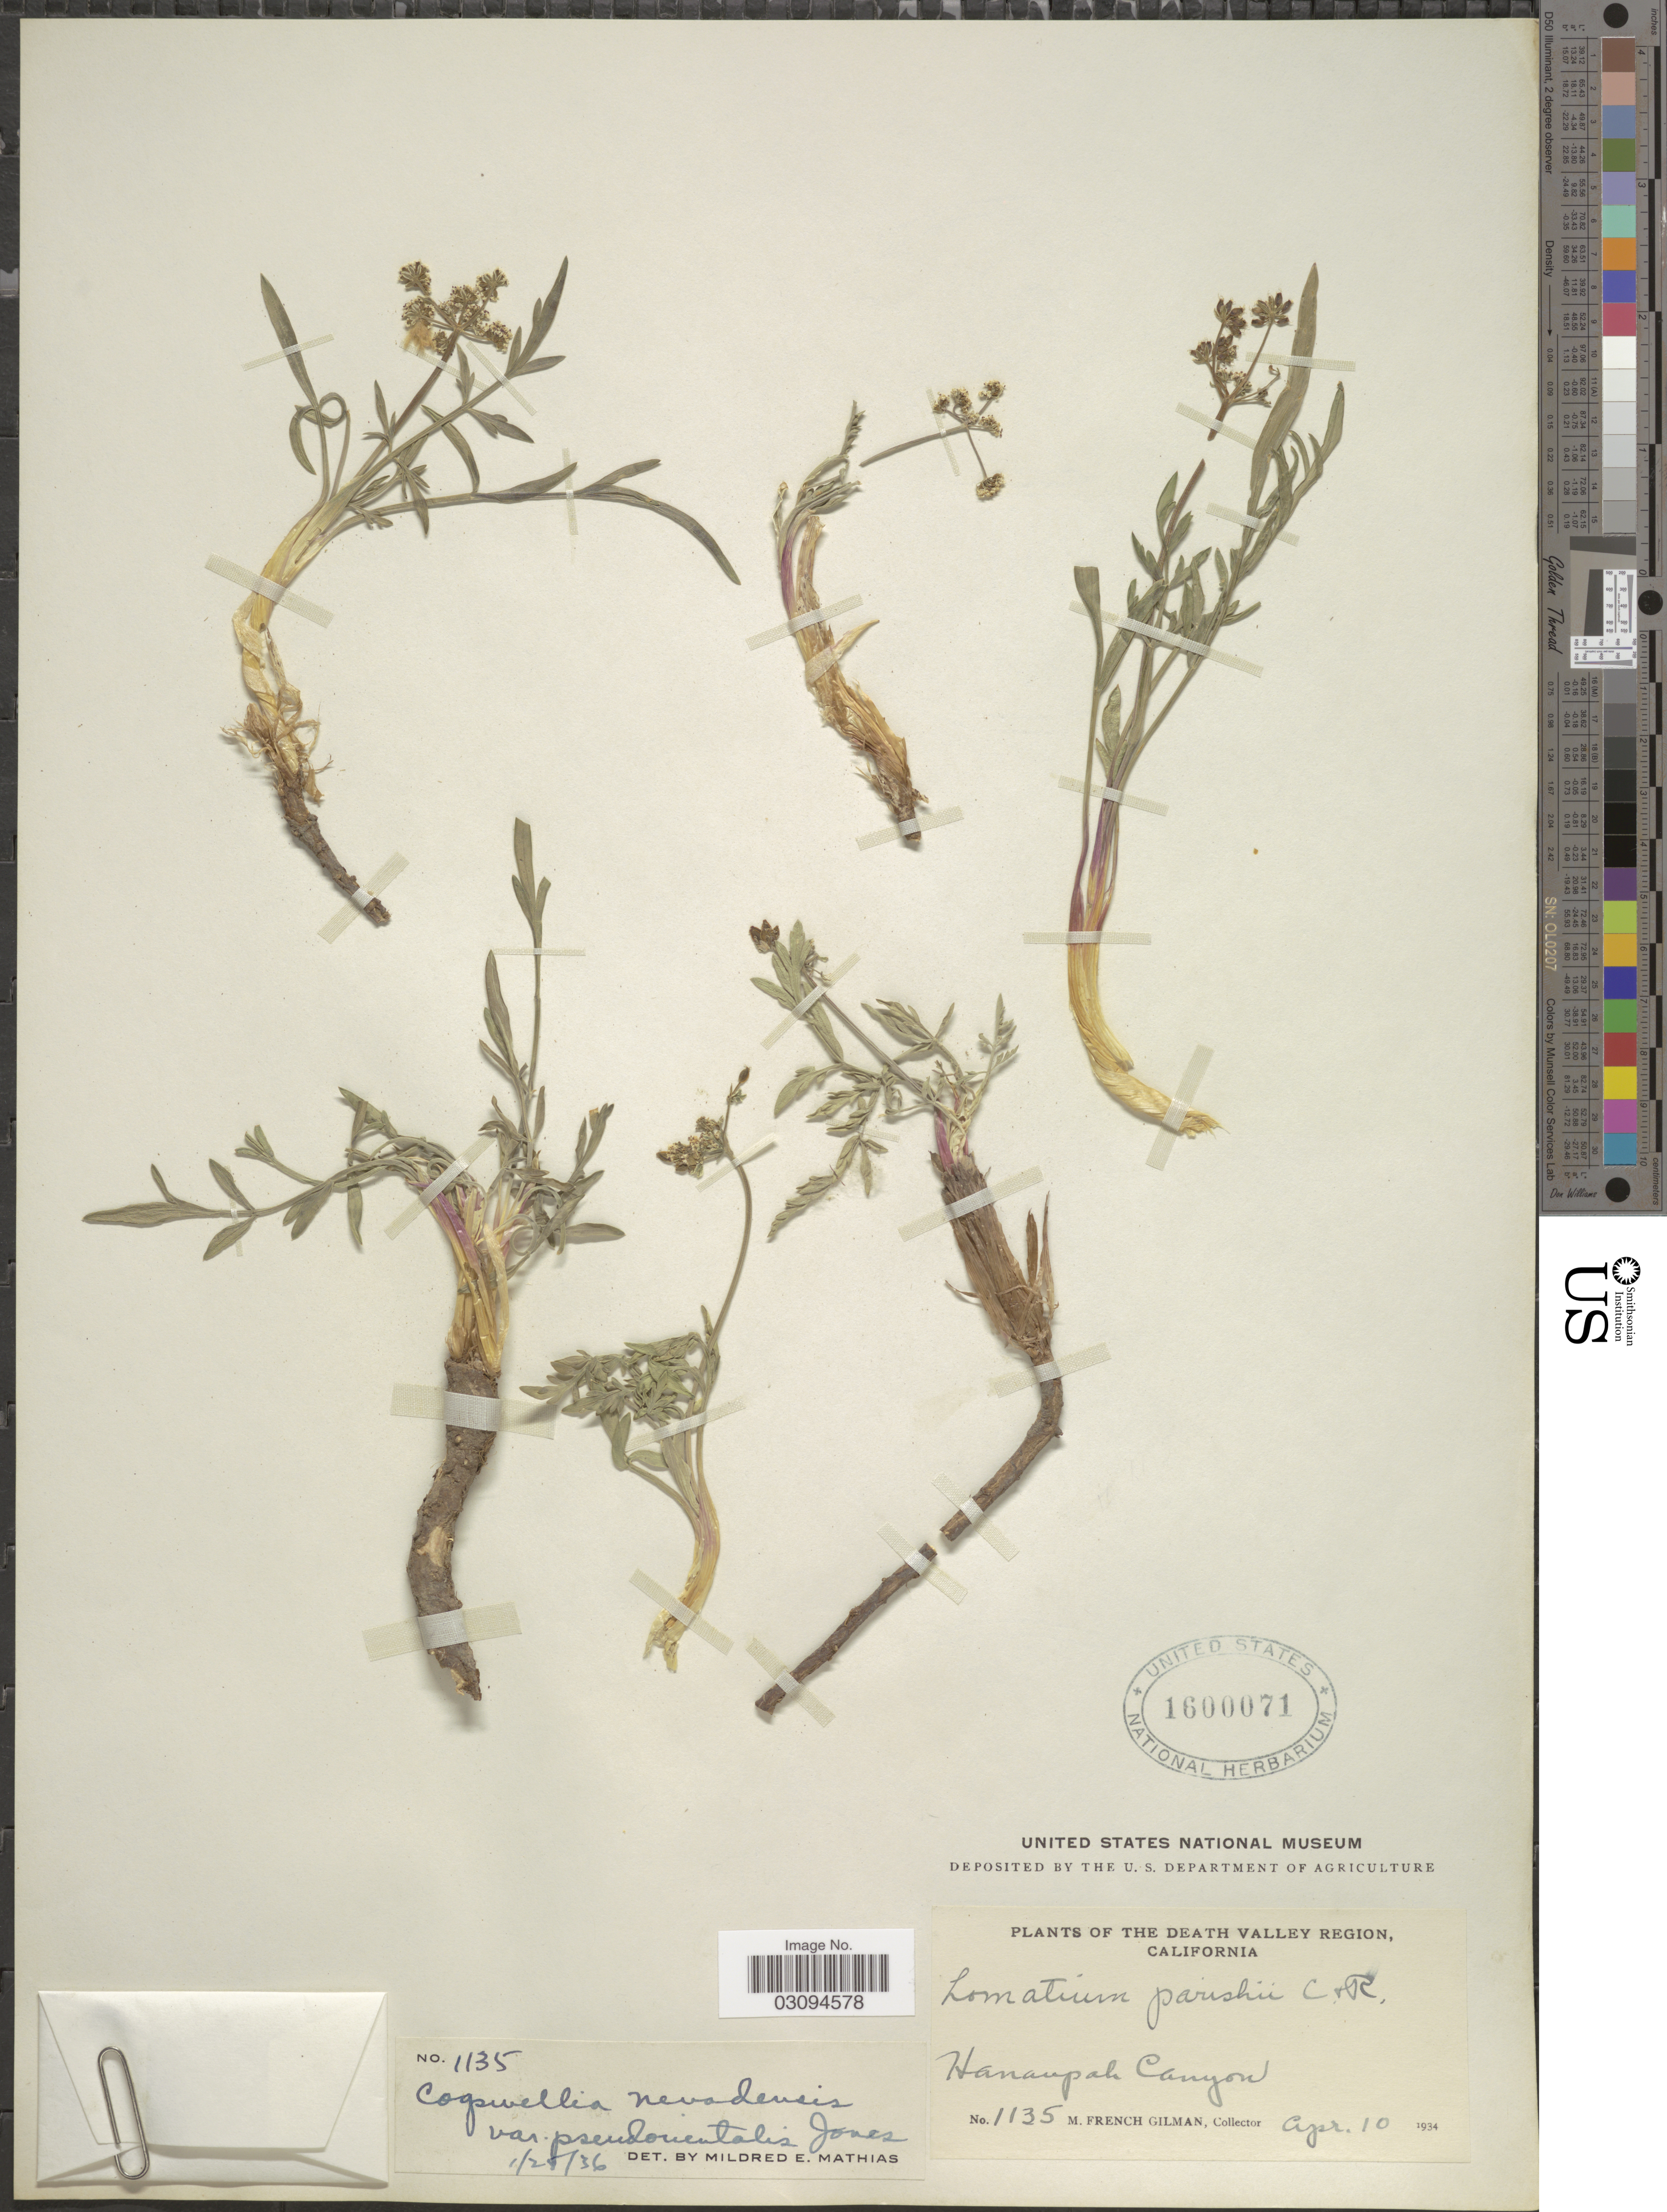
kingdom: Plantae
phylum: Tracheophyta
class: Magnoliopsida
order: Apiales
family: Apiaceae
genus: Lomatium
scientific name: Lomatium nevadense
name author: (S. Watson) J.M. Coult. & Rose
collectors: M. F. Gilman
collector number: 1135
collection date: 1934-04-10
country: United States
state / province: California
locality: The Death Valley Region. Hanaupah Canyon.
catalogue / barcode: US 1600071